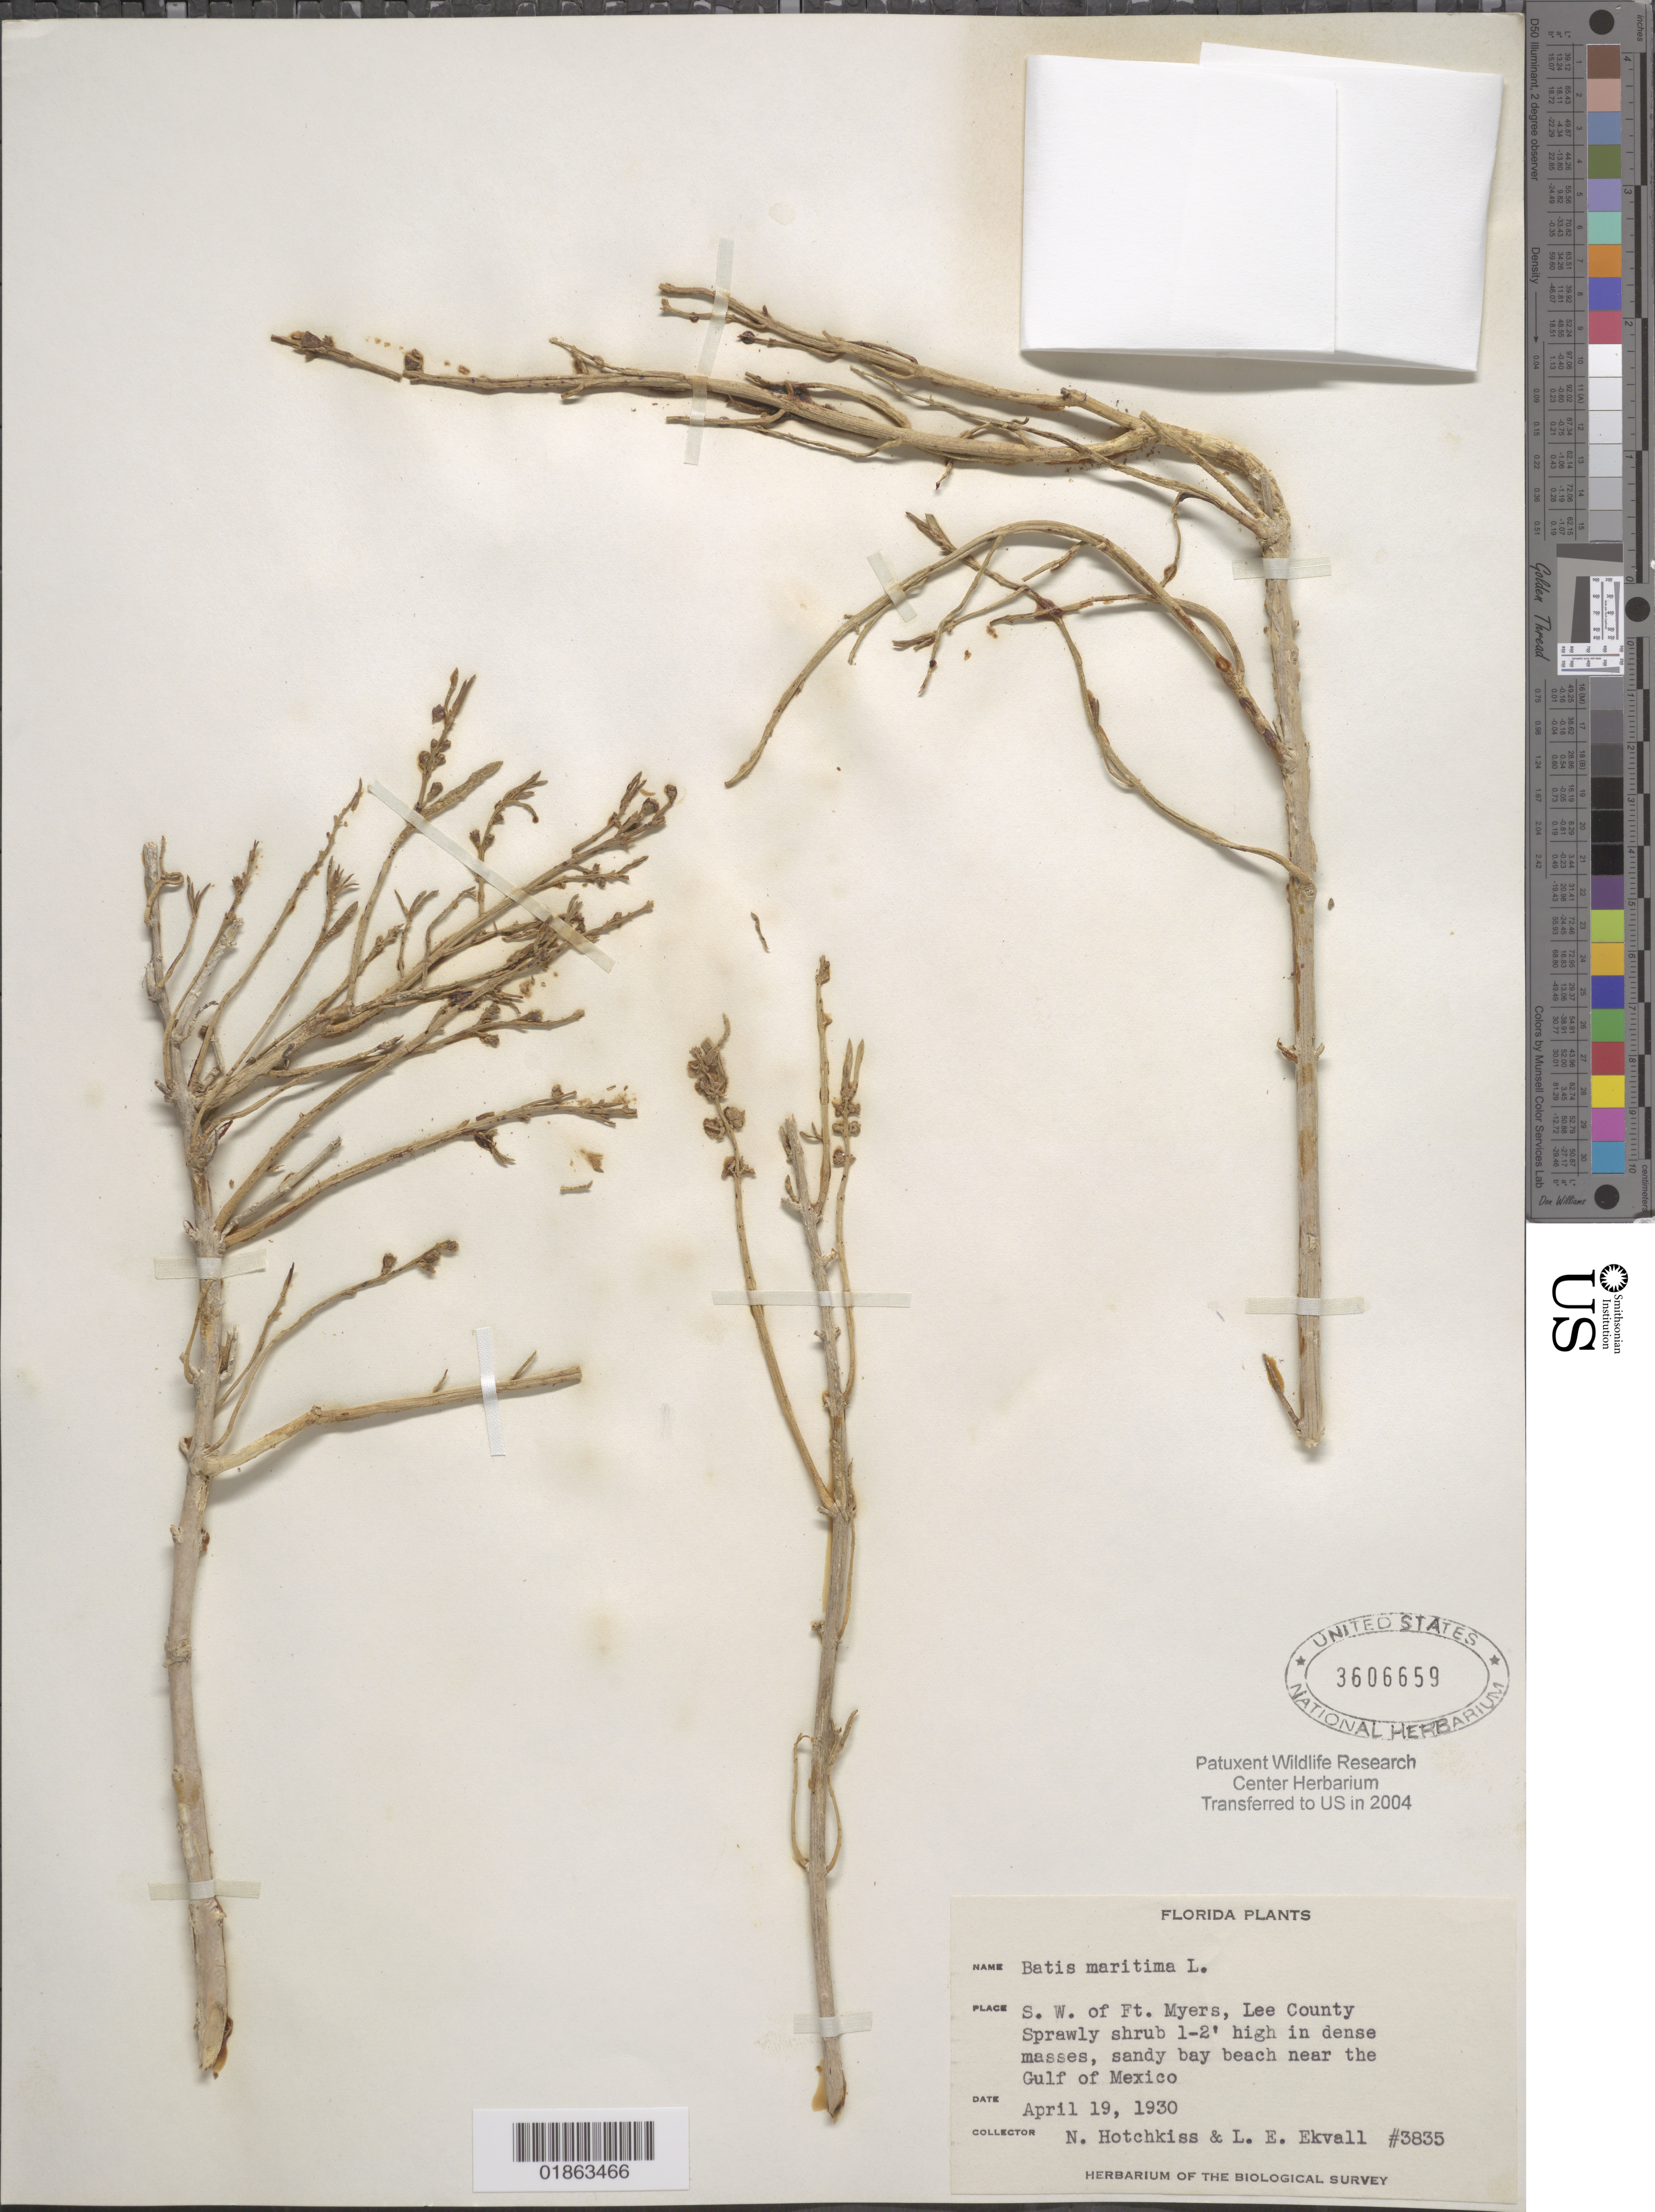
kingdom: Plantae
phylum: Tracheophyta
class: Magnoliopsida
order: Brassicales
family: Bataceae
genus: Batis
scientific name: Batis maritima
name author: L.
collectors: N. Hotchkiss & L. Ekwall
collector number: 3835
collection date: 1930-04-19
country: United States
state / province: Florida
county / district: Lee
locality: S.W. of Ft. Myers, beach near the Gulf of Mexico.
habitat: Sandy bay beach.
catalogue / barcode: US 3606659